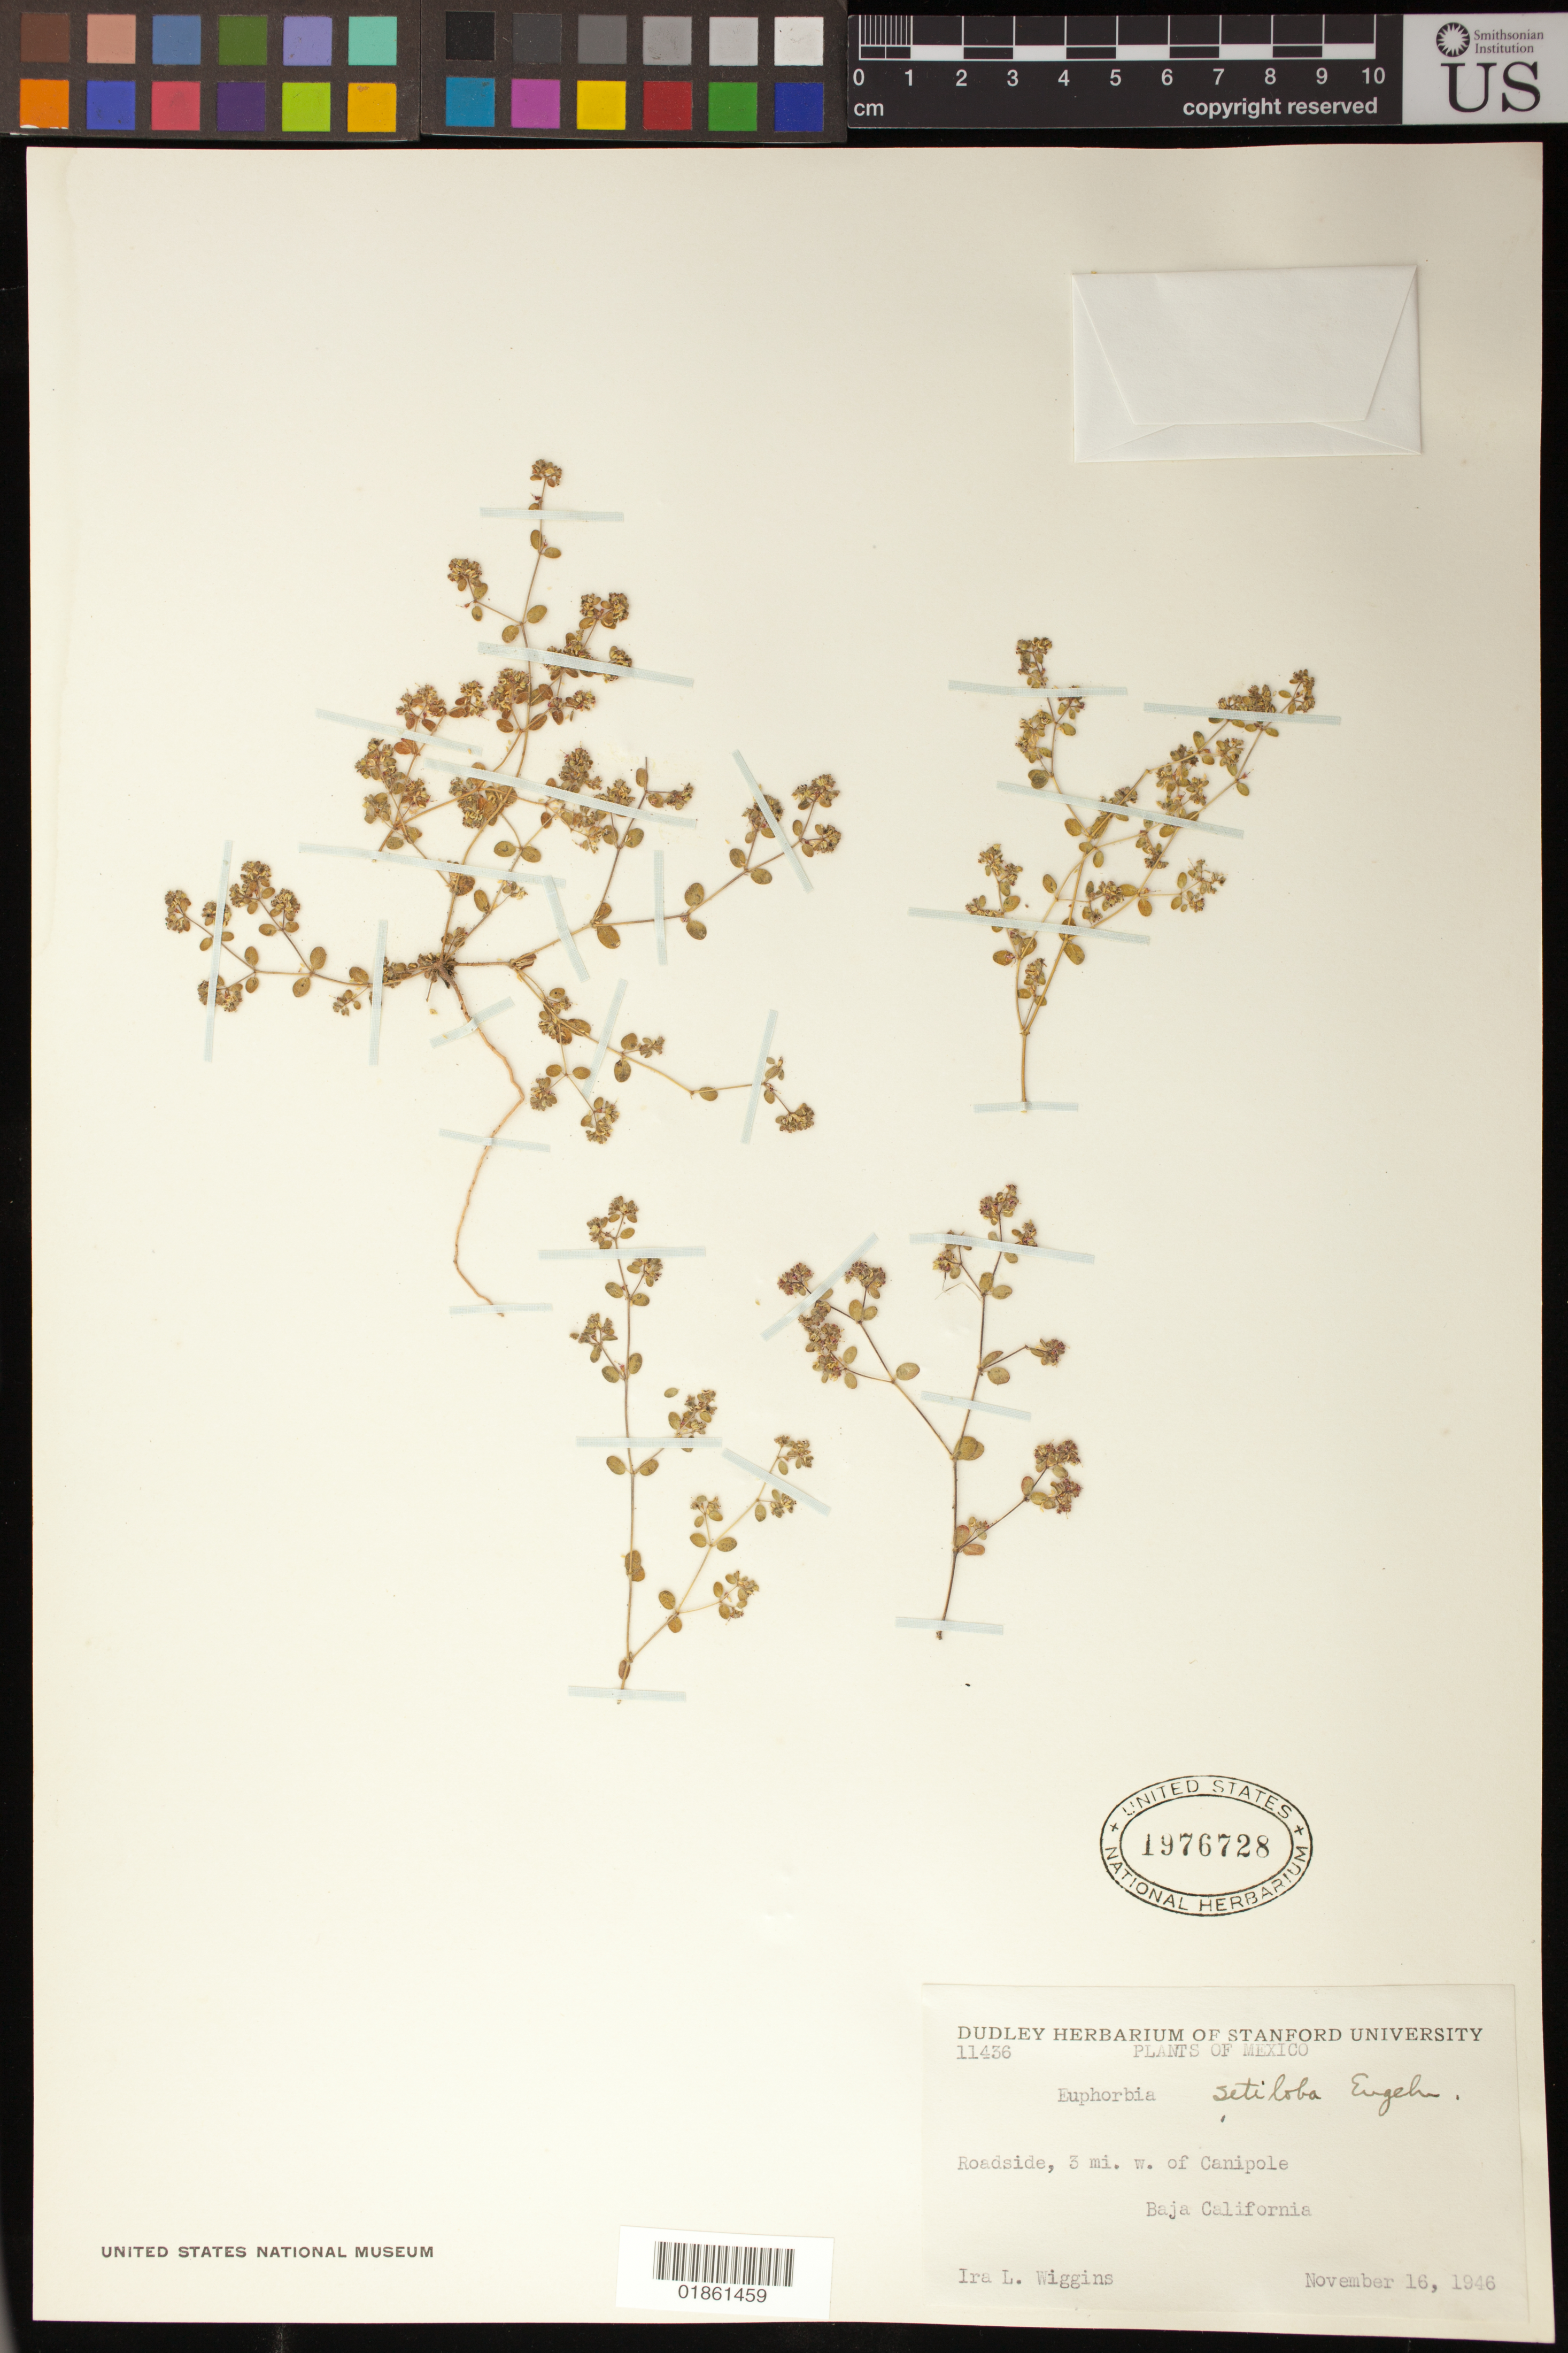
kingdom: Plantae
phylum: Tracheophyta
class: Magnoliopsida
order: Malpighiales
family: Euphorbiaceae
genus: Euphorbia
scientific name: Euphorbia setiloba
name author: Engelm.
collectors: I. L. Wiggins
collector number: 11436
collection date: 1946-11-16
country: Mexico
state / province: Baja California Sur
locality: Roadside, 3 mi. w. of Canipole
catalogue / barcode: US 1976728